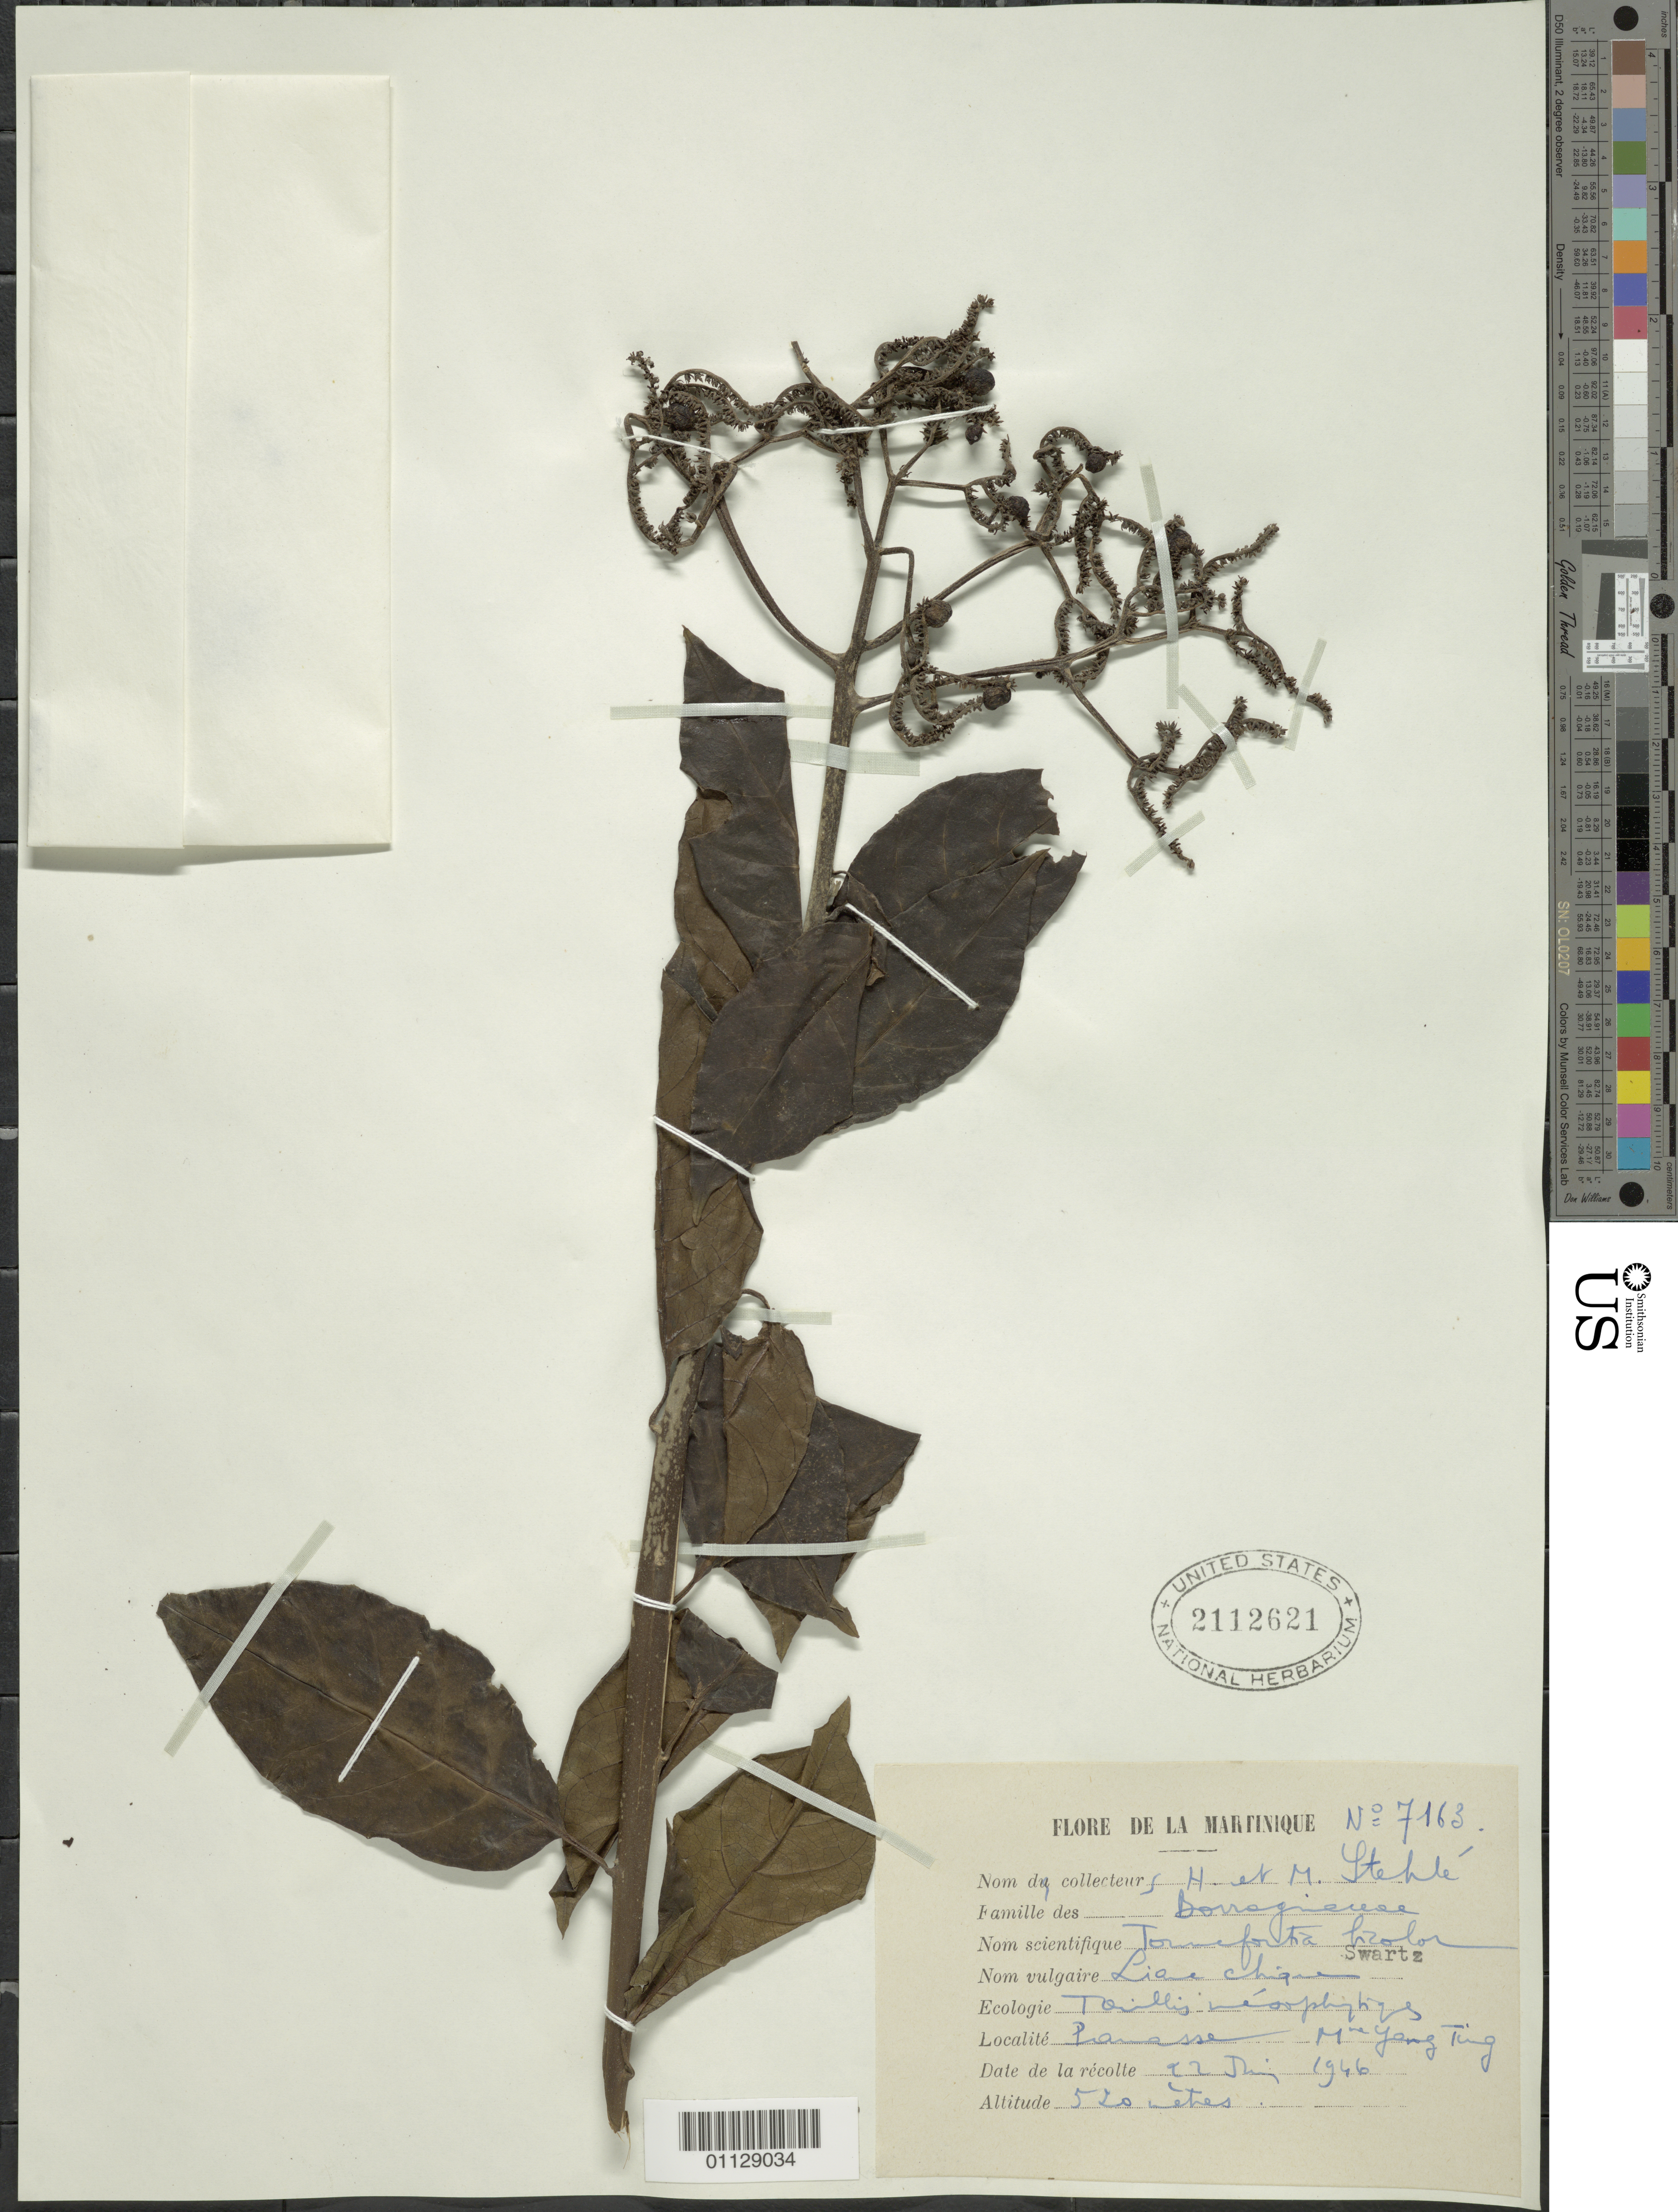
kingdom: Plantae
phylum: Tracheophyta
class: Magnoliopsida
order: Boraginales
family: Heliotropiaceae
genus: Tournefortia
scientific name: Tournefortia bicolor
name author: Sw.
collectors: H. Stehlé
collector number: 7163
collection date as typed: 22 Jun 1946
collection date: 1946-06-22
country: Martinique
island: Martinique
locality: Panasse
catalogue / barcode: US 2112621